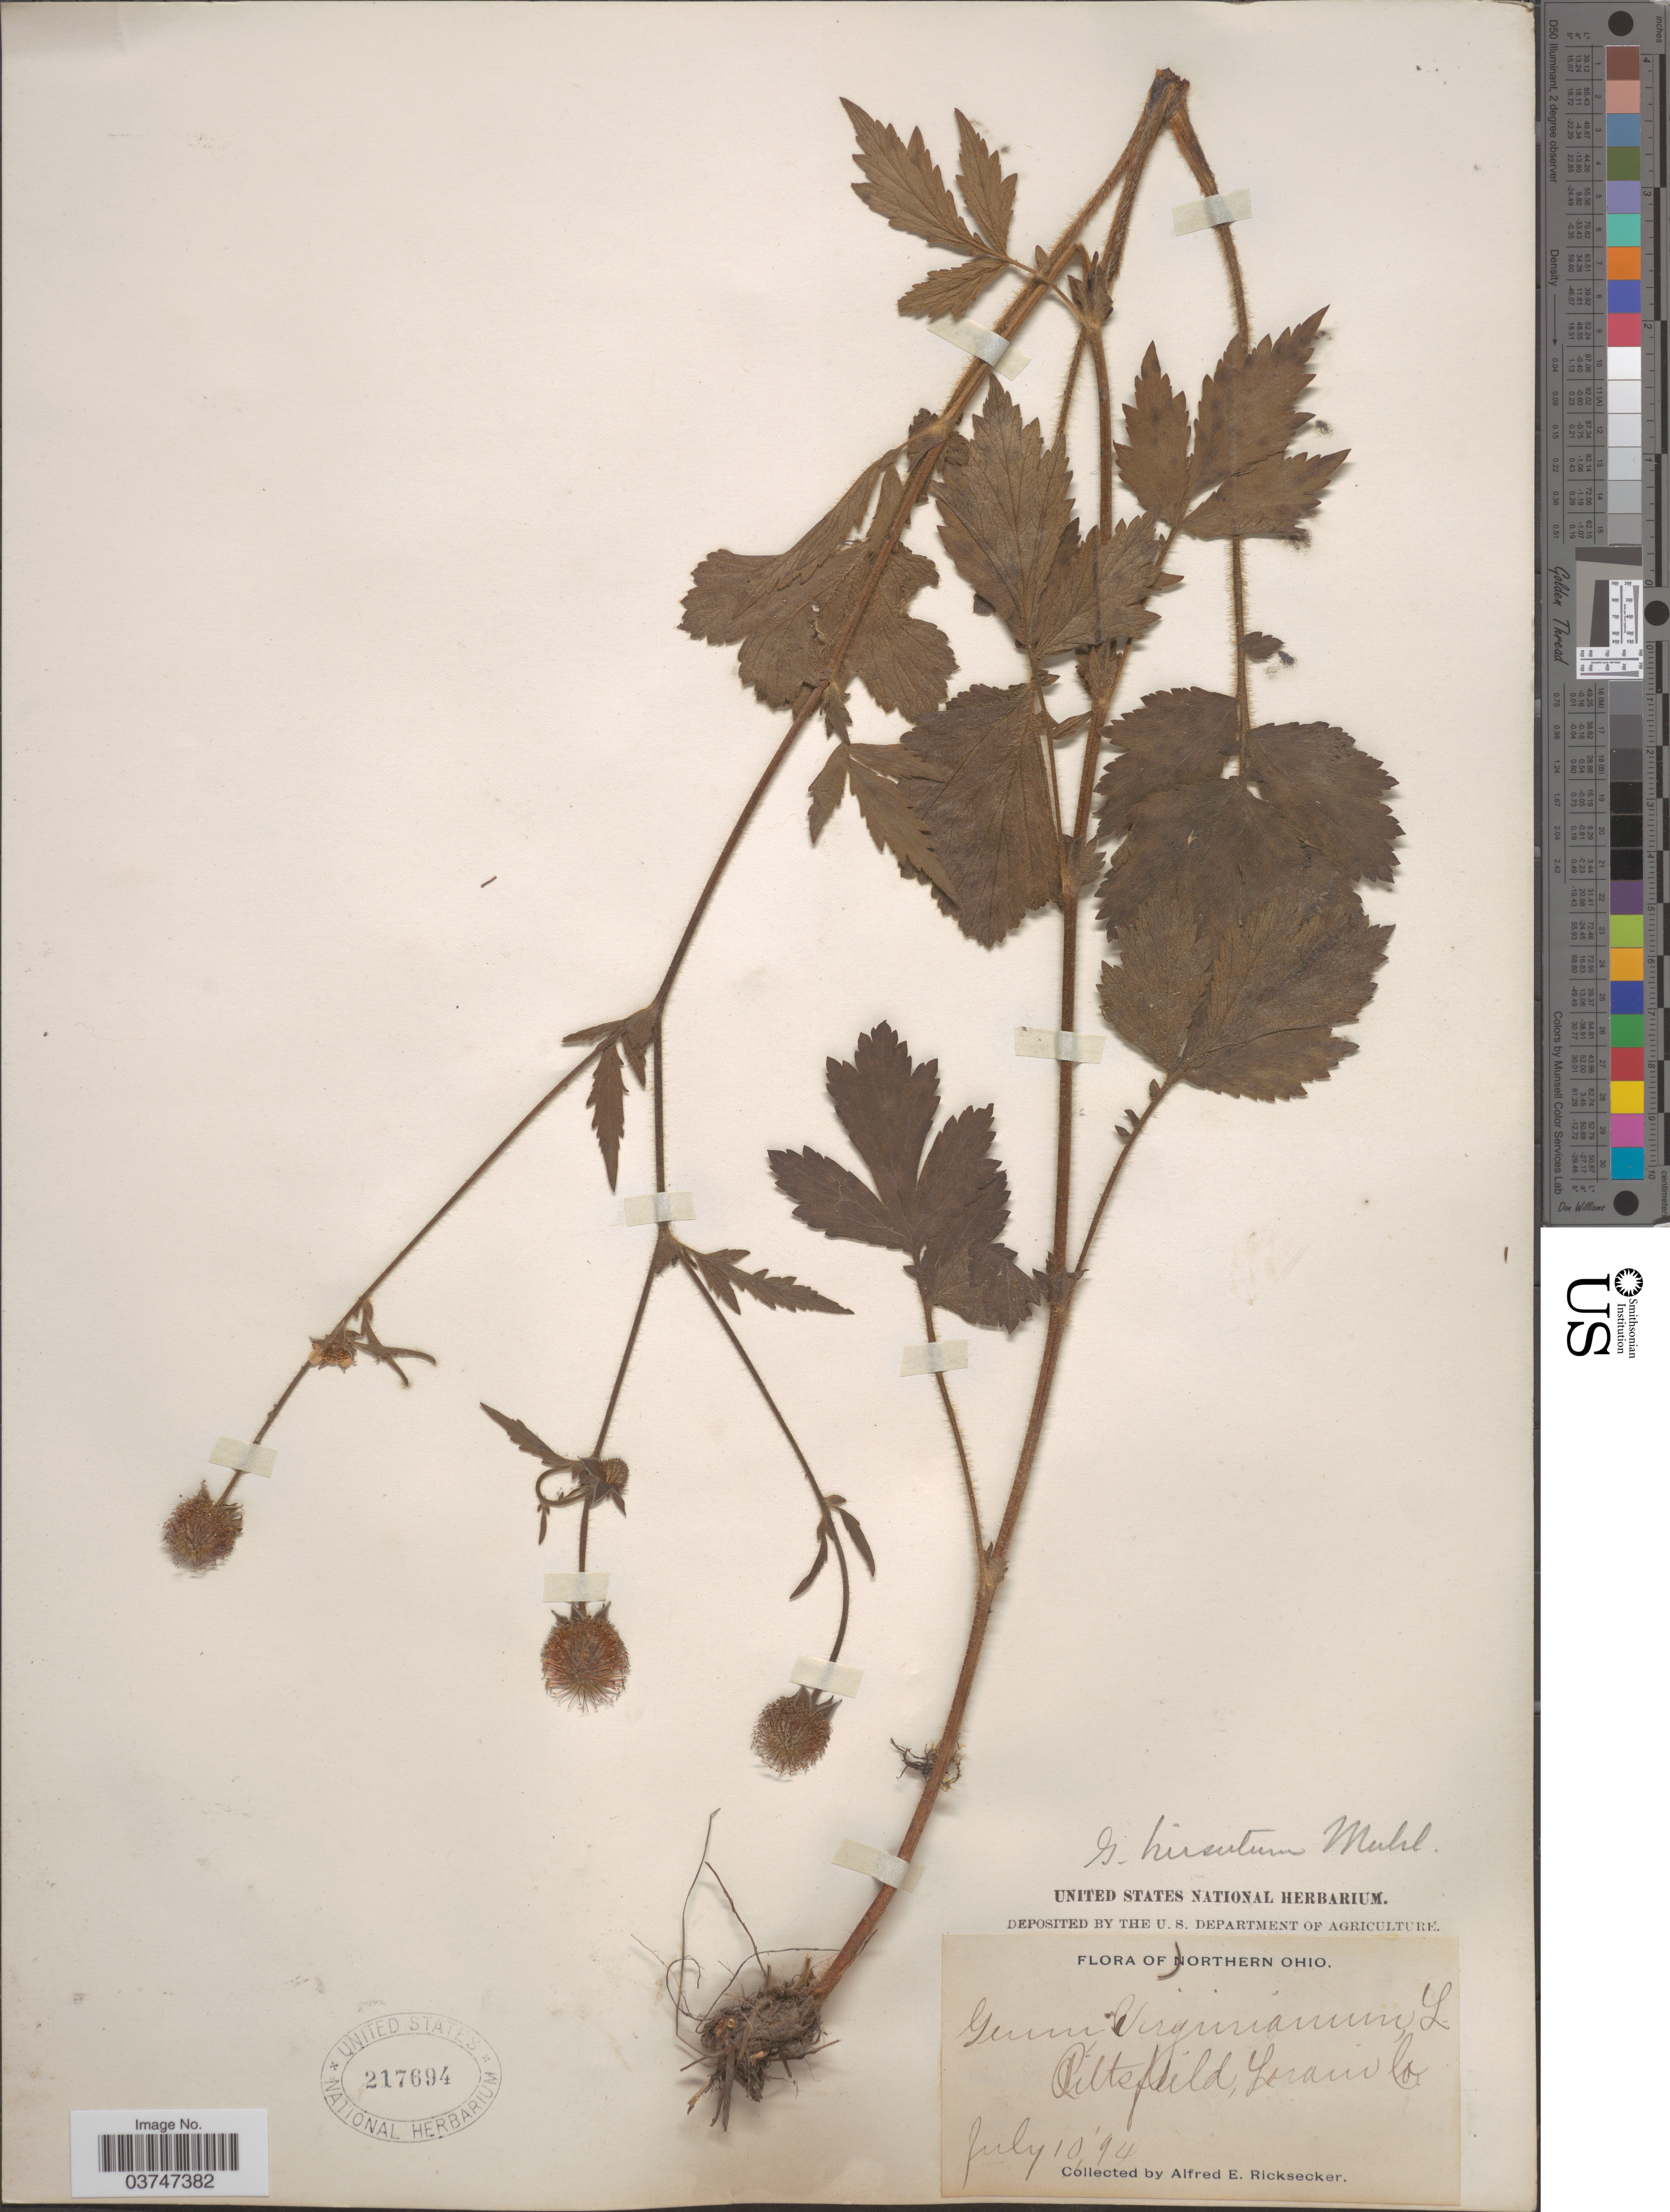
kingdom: Plantae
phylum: Tracheophyta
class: Magnoliopsida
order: Rosales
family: Rosaceae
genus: Geum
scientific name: Geum hirsutum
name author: Muhl. ex Link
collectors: A. E. Ricksecker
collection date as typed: Transcribed d/m/y: 10/7/94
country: United States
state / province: Ohio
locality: Northern Ohio. Pittsfield, Lorain Co.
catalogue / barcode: US 217694